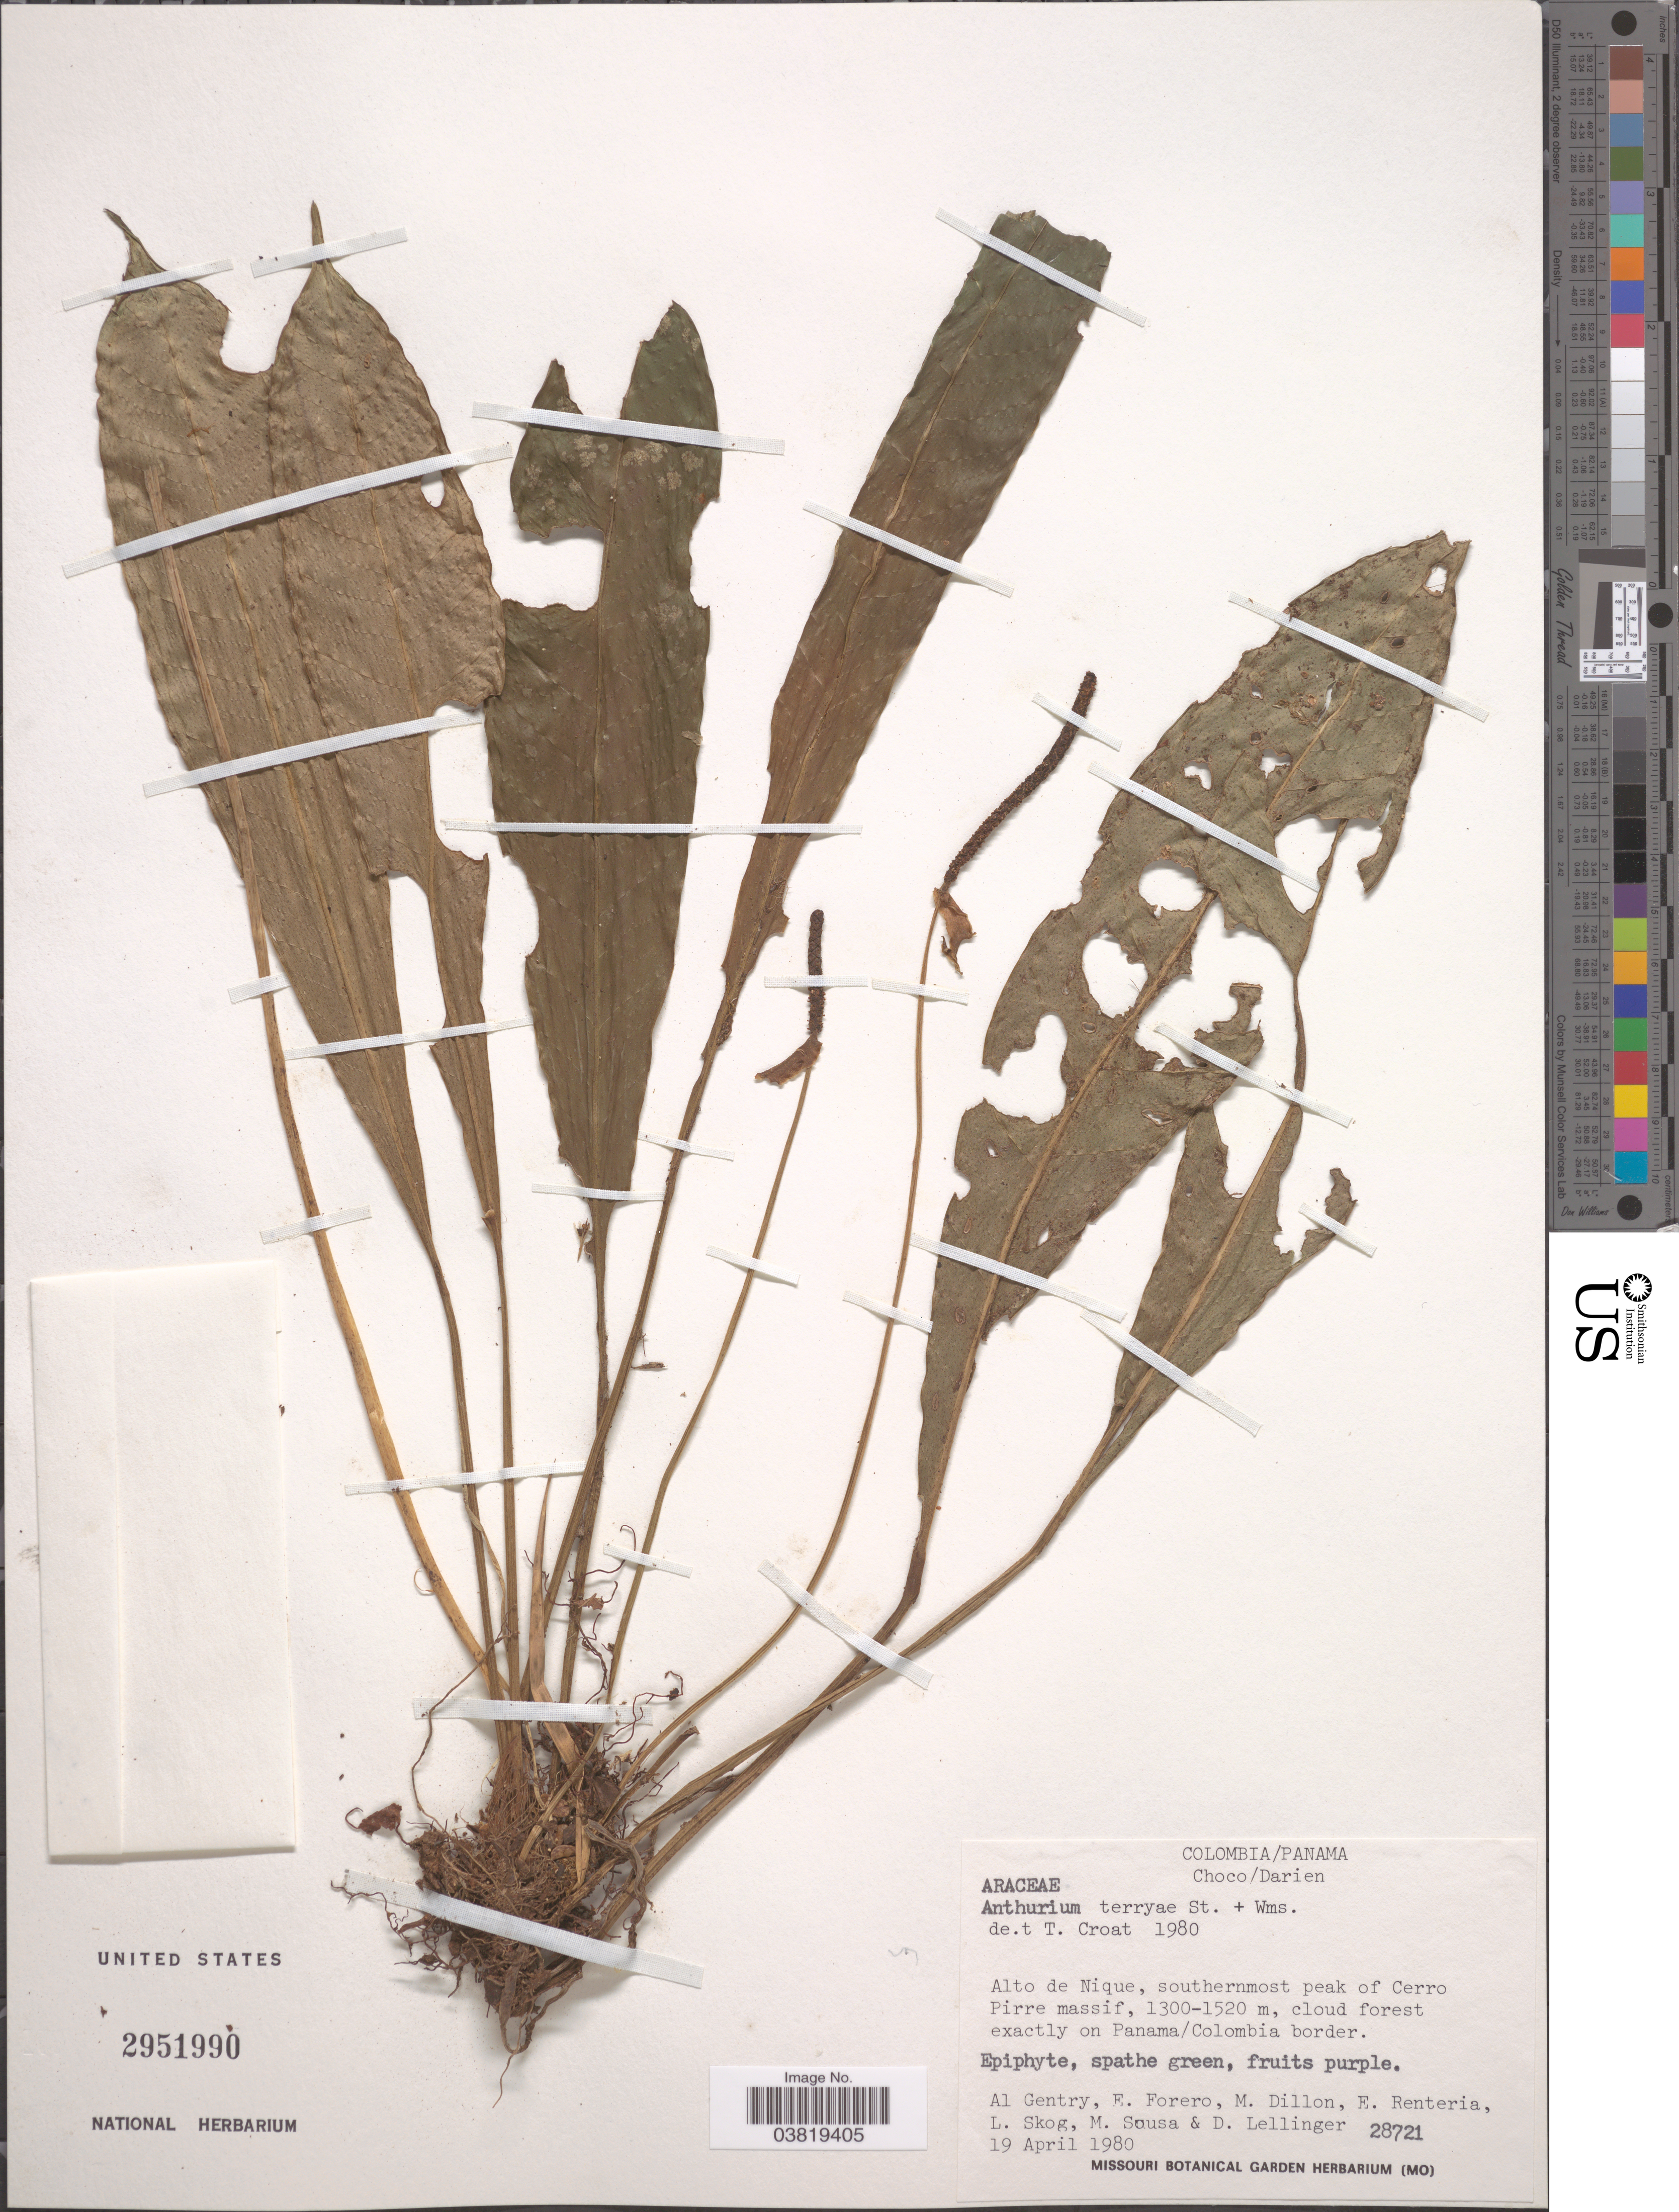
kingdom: Plantae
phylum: Tracheophyta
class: Liliopsida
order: Alismatales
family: Araceae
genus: Anthurium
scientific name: Anthurium terryae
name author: Standl. & L.O. Williams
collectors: A. H. Gentry, E. Forero, M. O. Dillon, E. Renteria & et al.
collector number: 28721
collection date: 1980-04-19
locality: Colombia/Panama. Choco/Darien. Alto de Nique, southernmost peak of Cerro Pirre massif, exactly on Panama/Colombia border.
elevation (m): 1300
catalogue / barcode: US 2951990